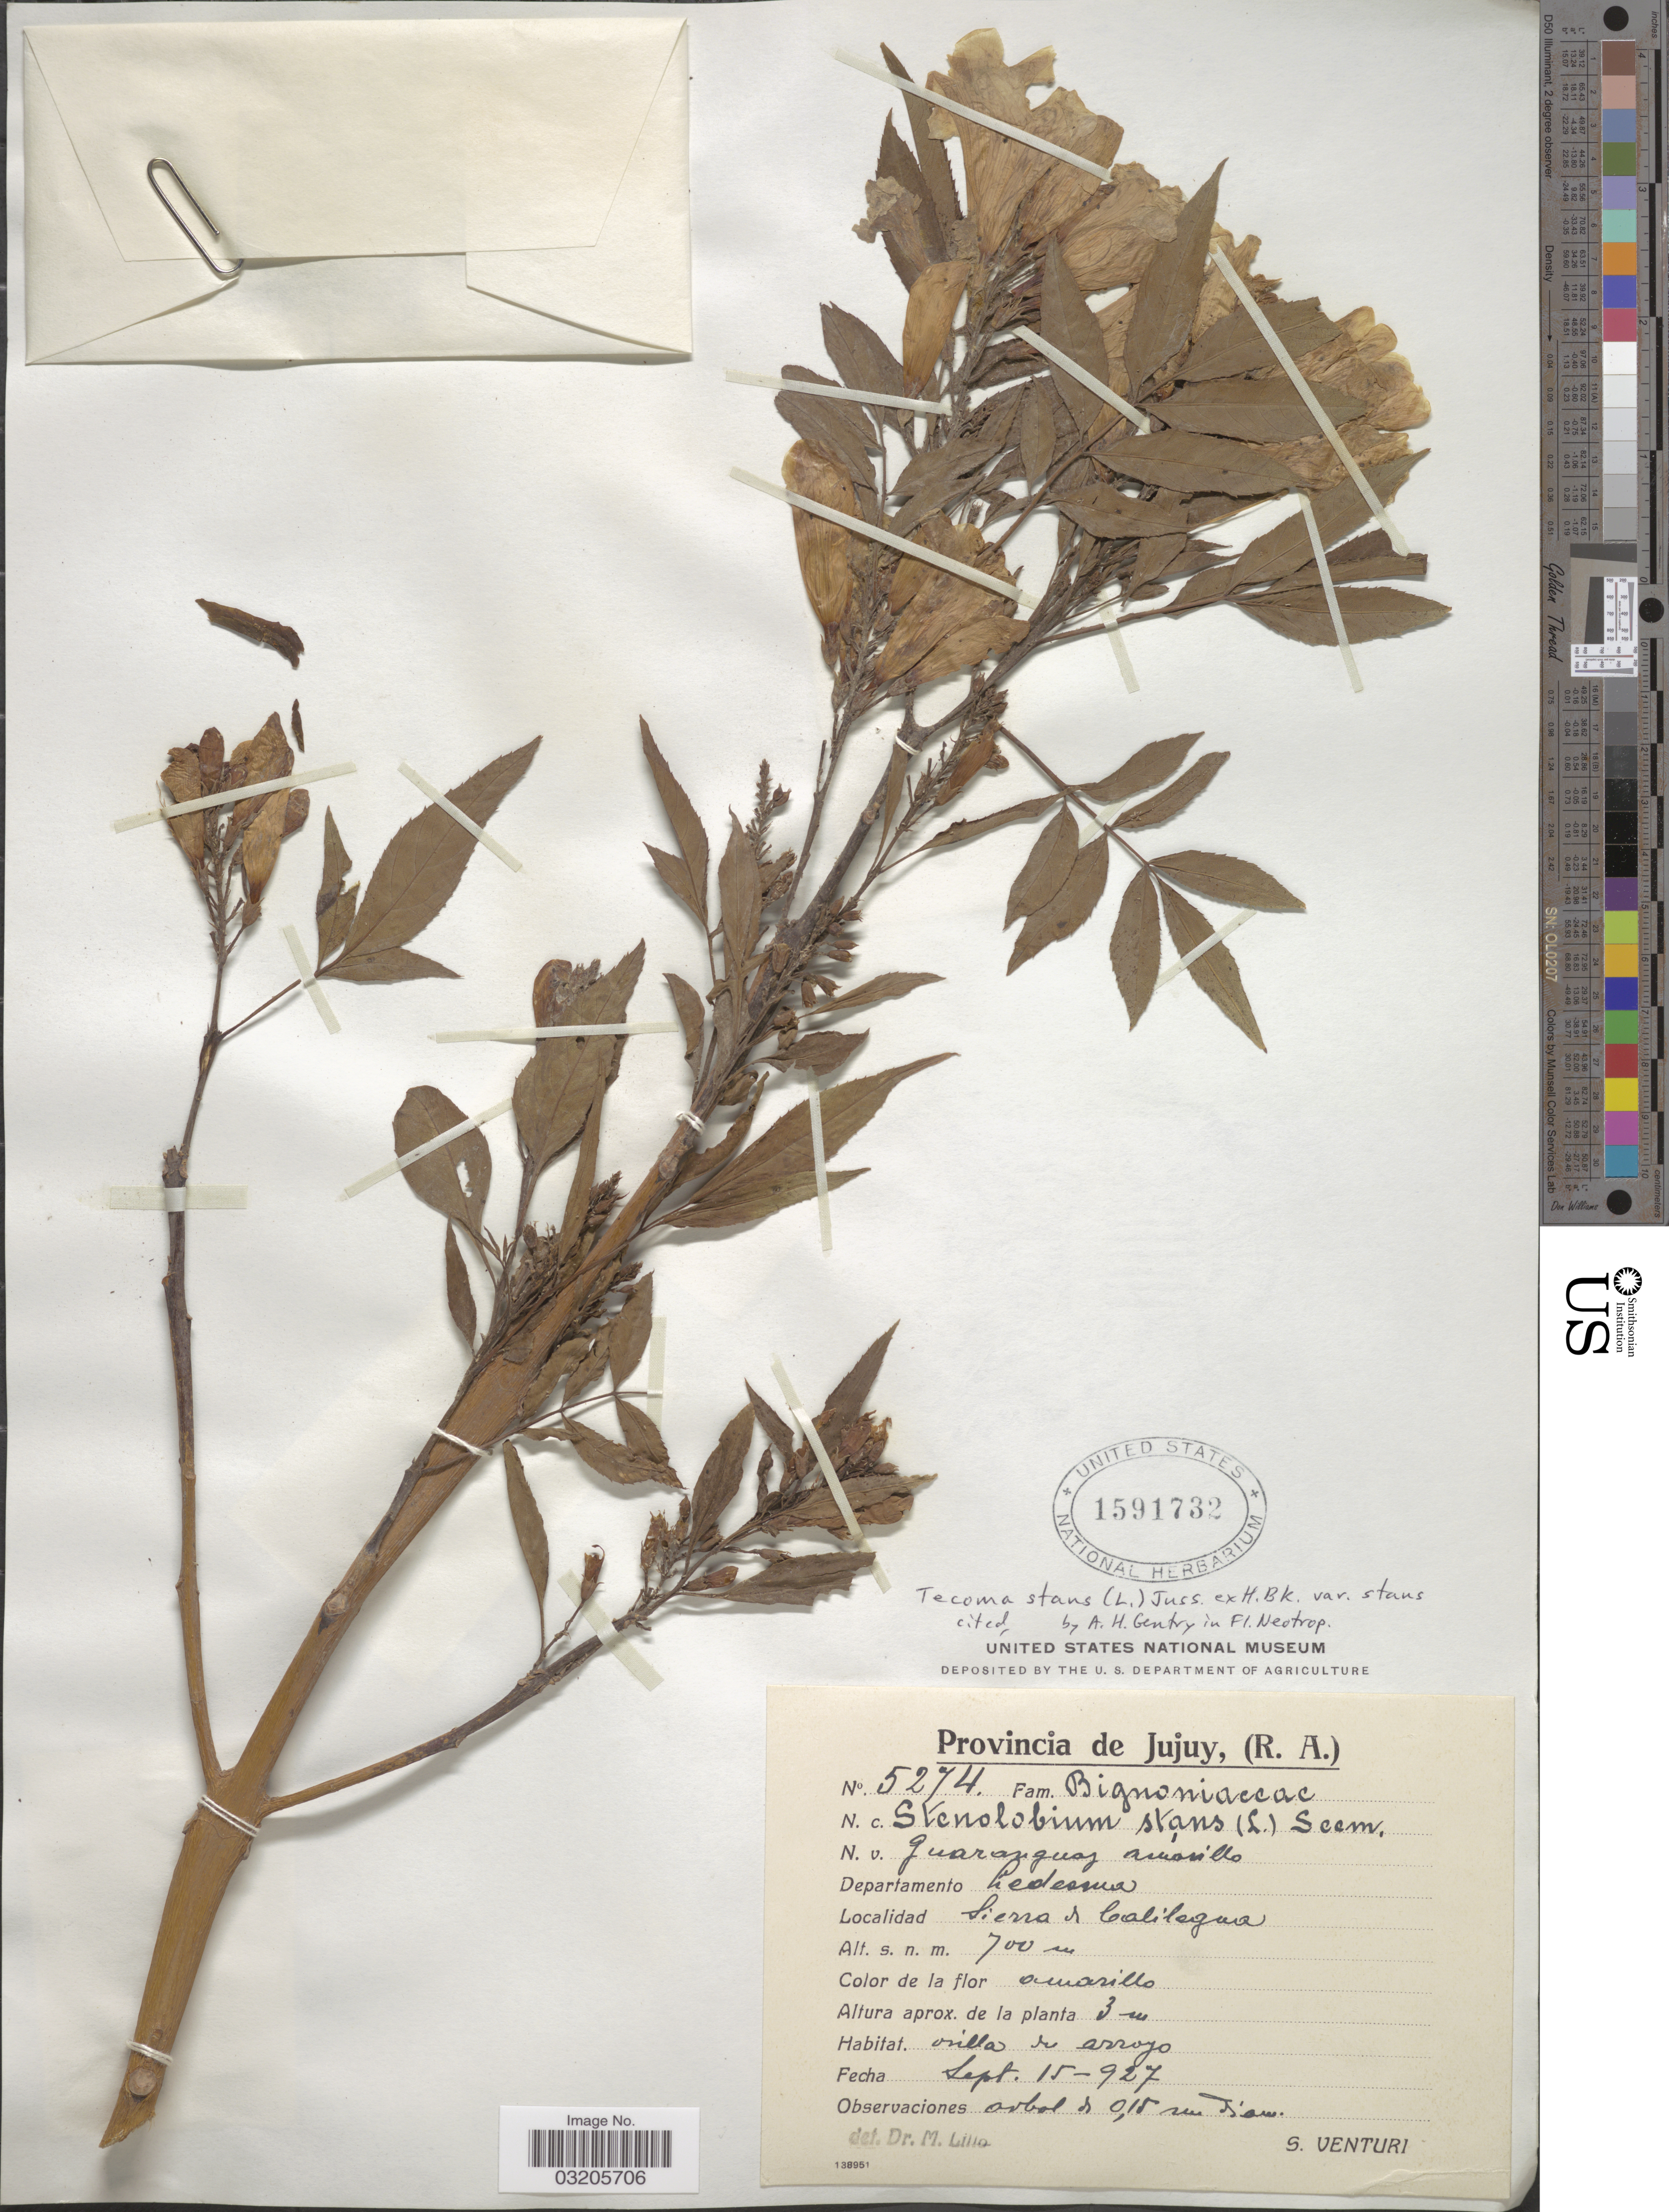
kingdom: Plantae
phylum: Tracheophyta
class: Magnoliopsida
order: Lamiales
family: Bignoniaceae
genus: Tecoma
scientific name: Tecoma stans var. stans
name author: (L.) Juss. ex Kunth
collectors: S. Venturi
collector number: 5274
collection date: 1927-09-15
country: Argentina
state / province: Jujuy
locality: (R. A.) Departamento Ledesma. Sierra de Calilegua.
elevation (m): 700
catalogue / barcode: US 1591732